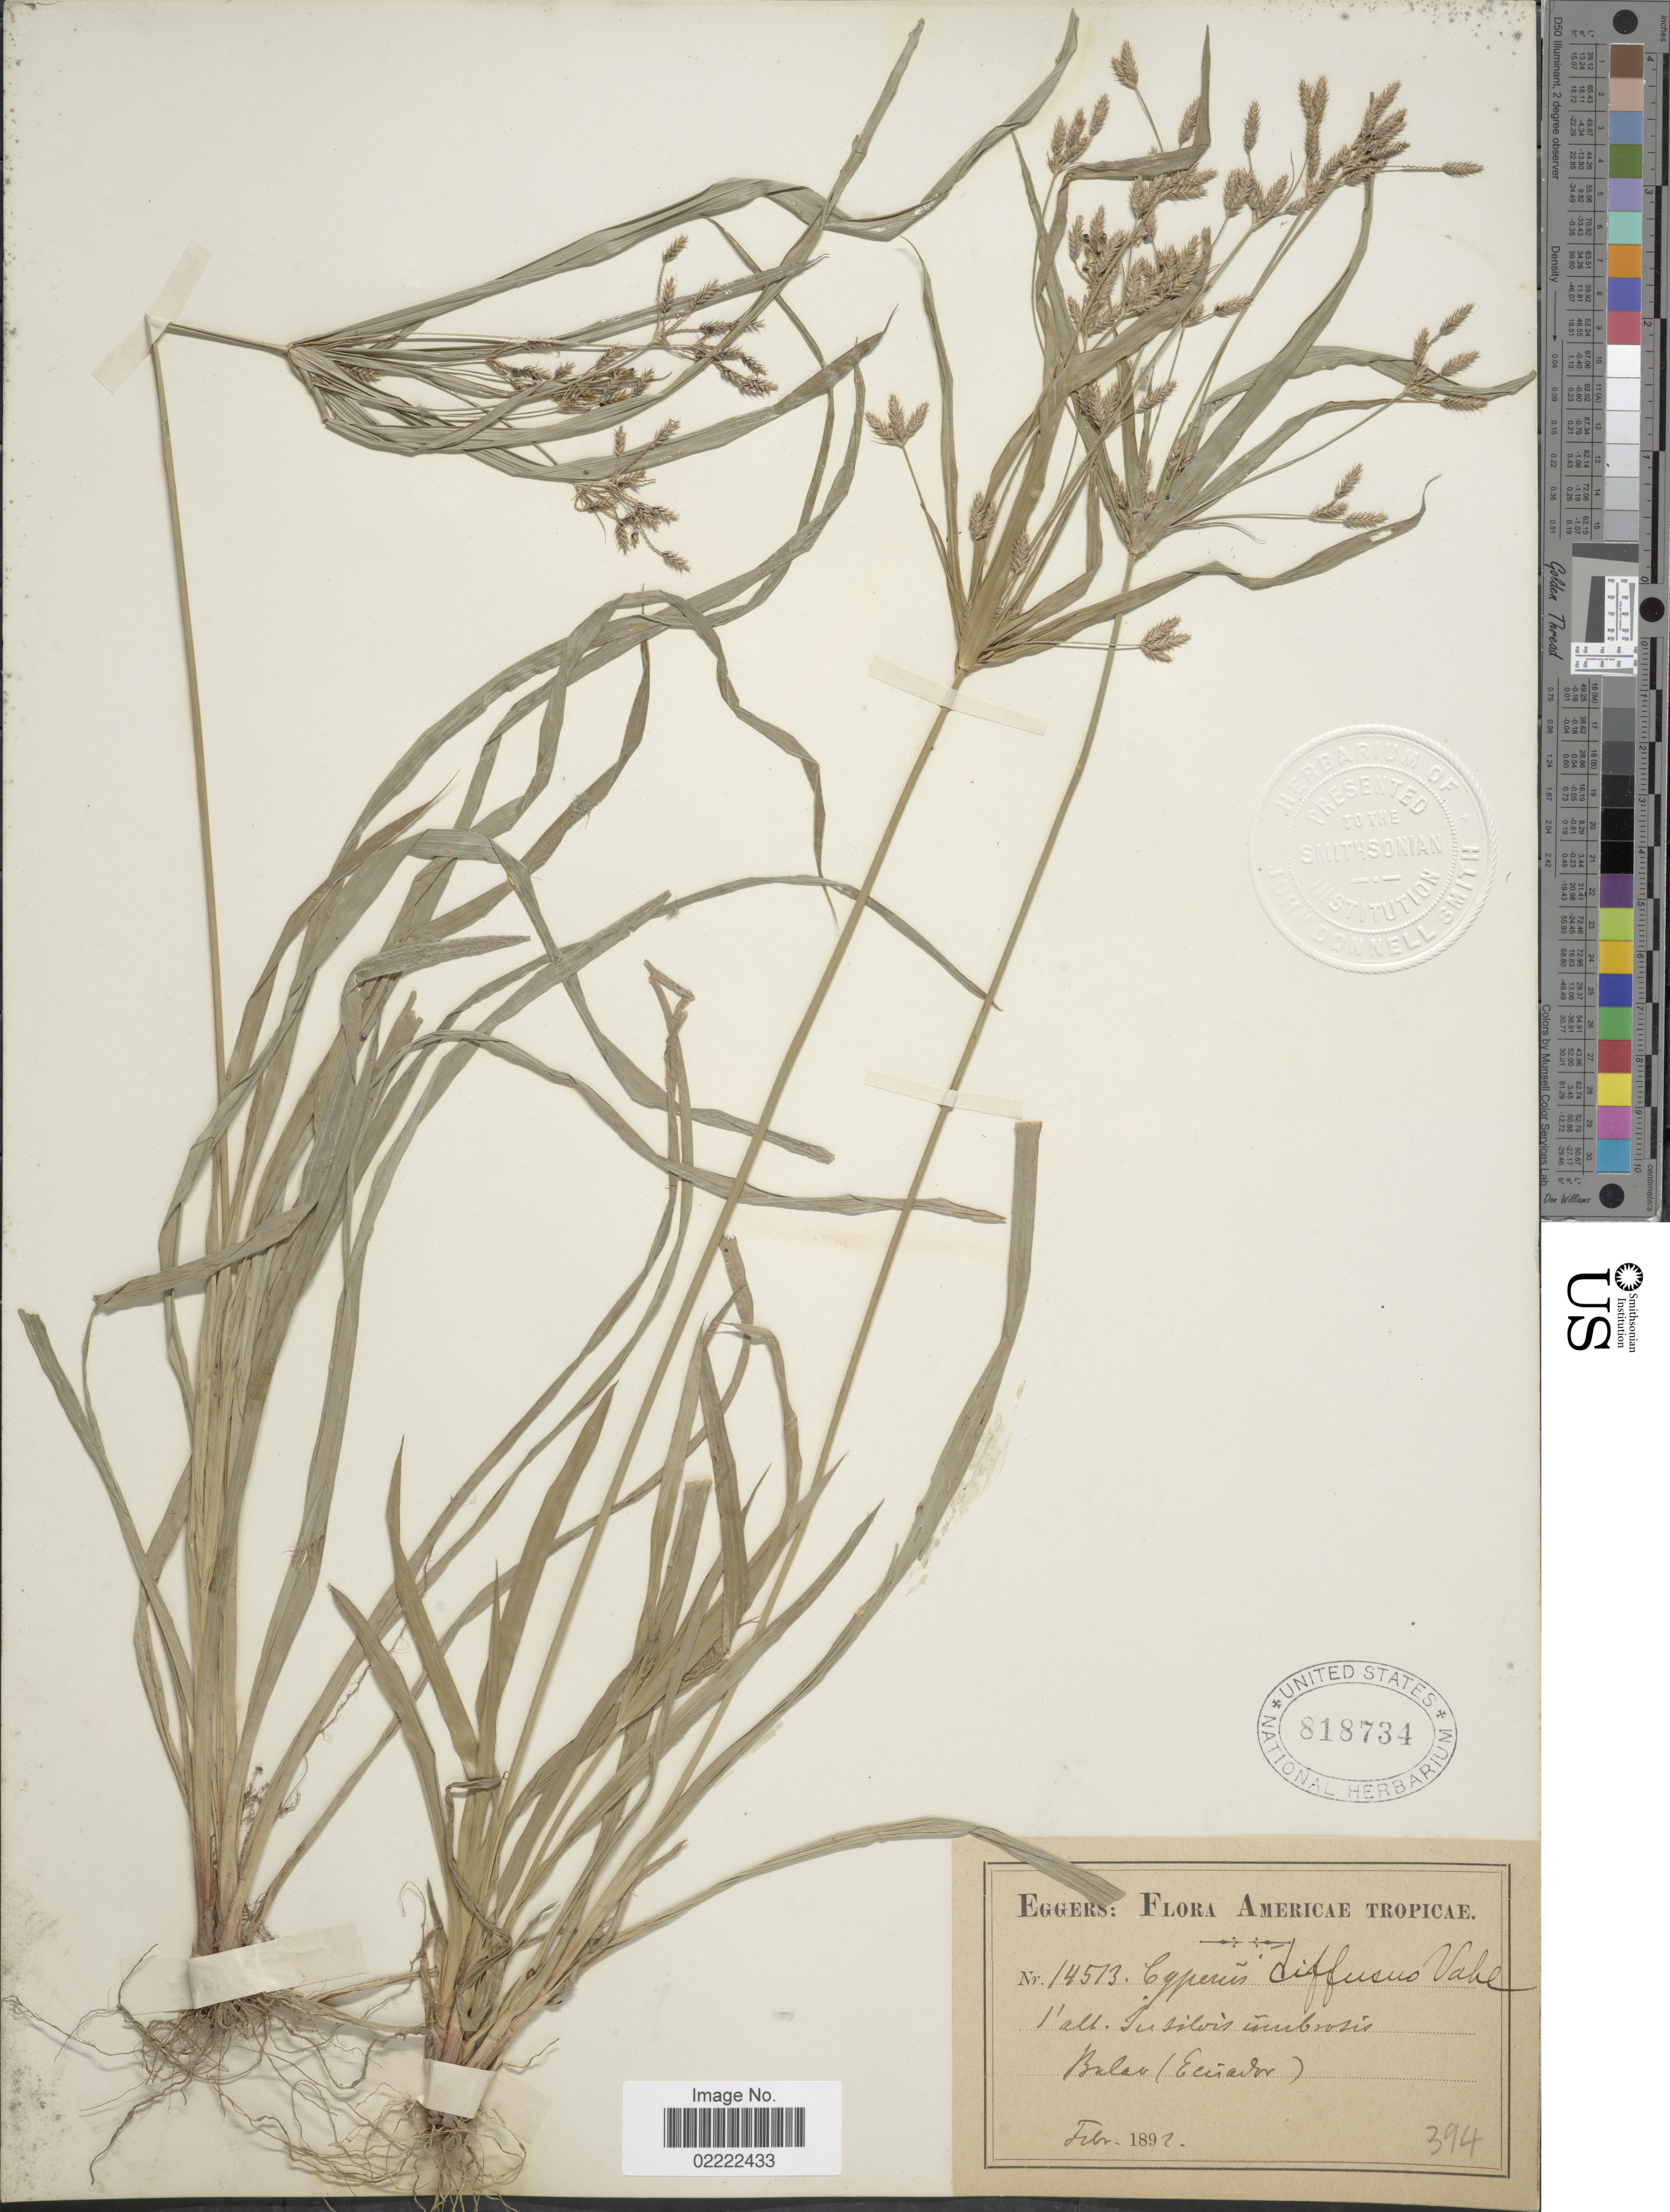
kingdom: Plantae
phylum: Tracheophyta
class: Liliopsida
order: Poales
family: Cyperaceae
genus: Cyperus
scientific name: Cyperus laxus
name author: Lam.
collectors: -. Eggers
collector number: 14513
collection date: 1892-02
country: Ecuador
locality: Bulau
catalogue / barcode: US 818734